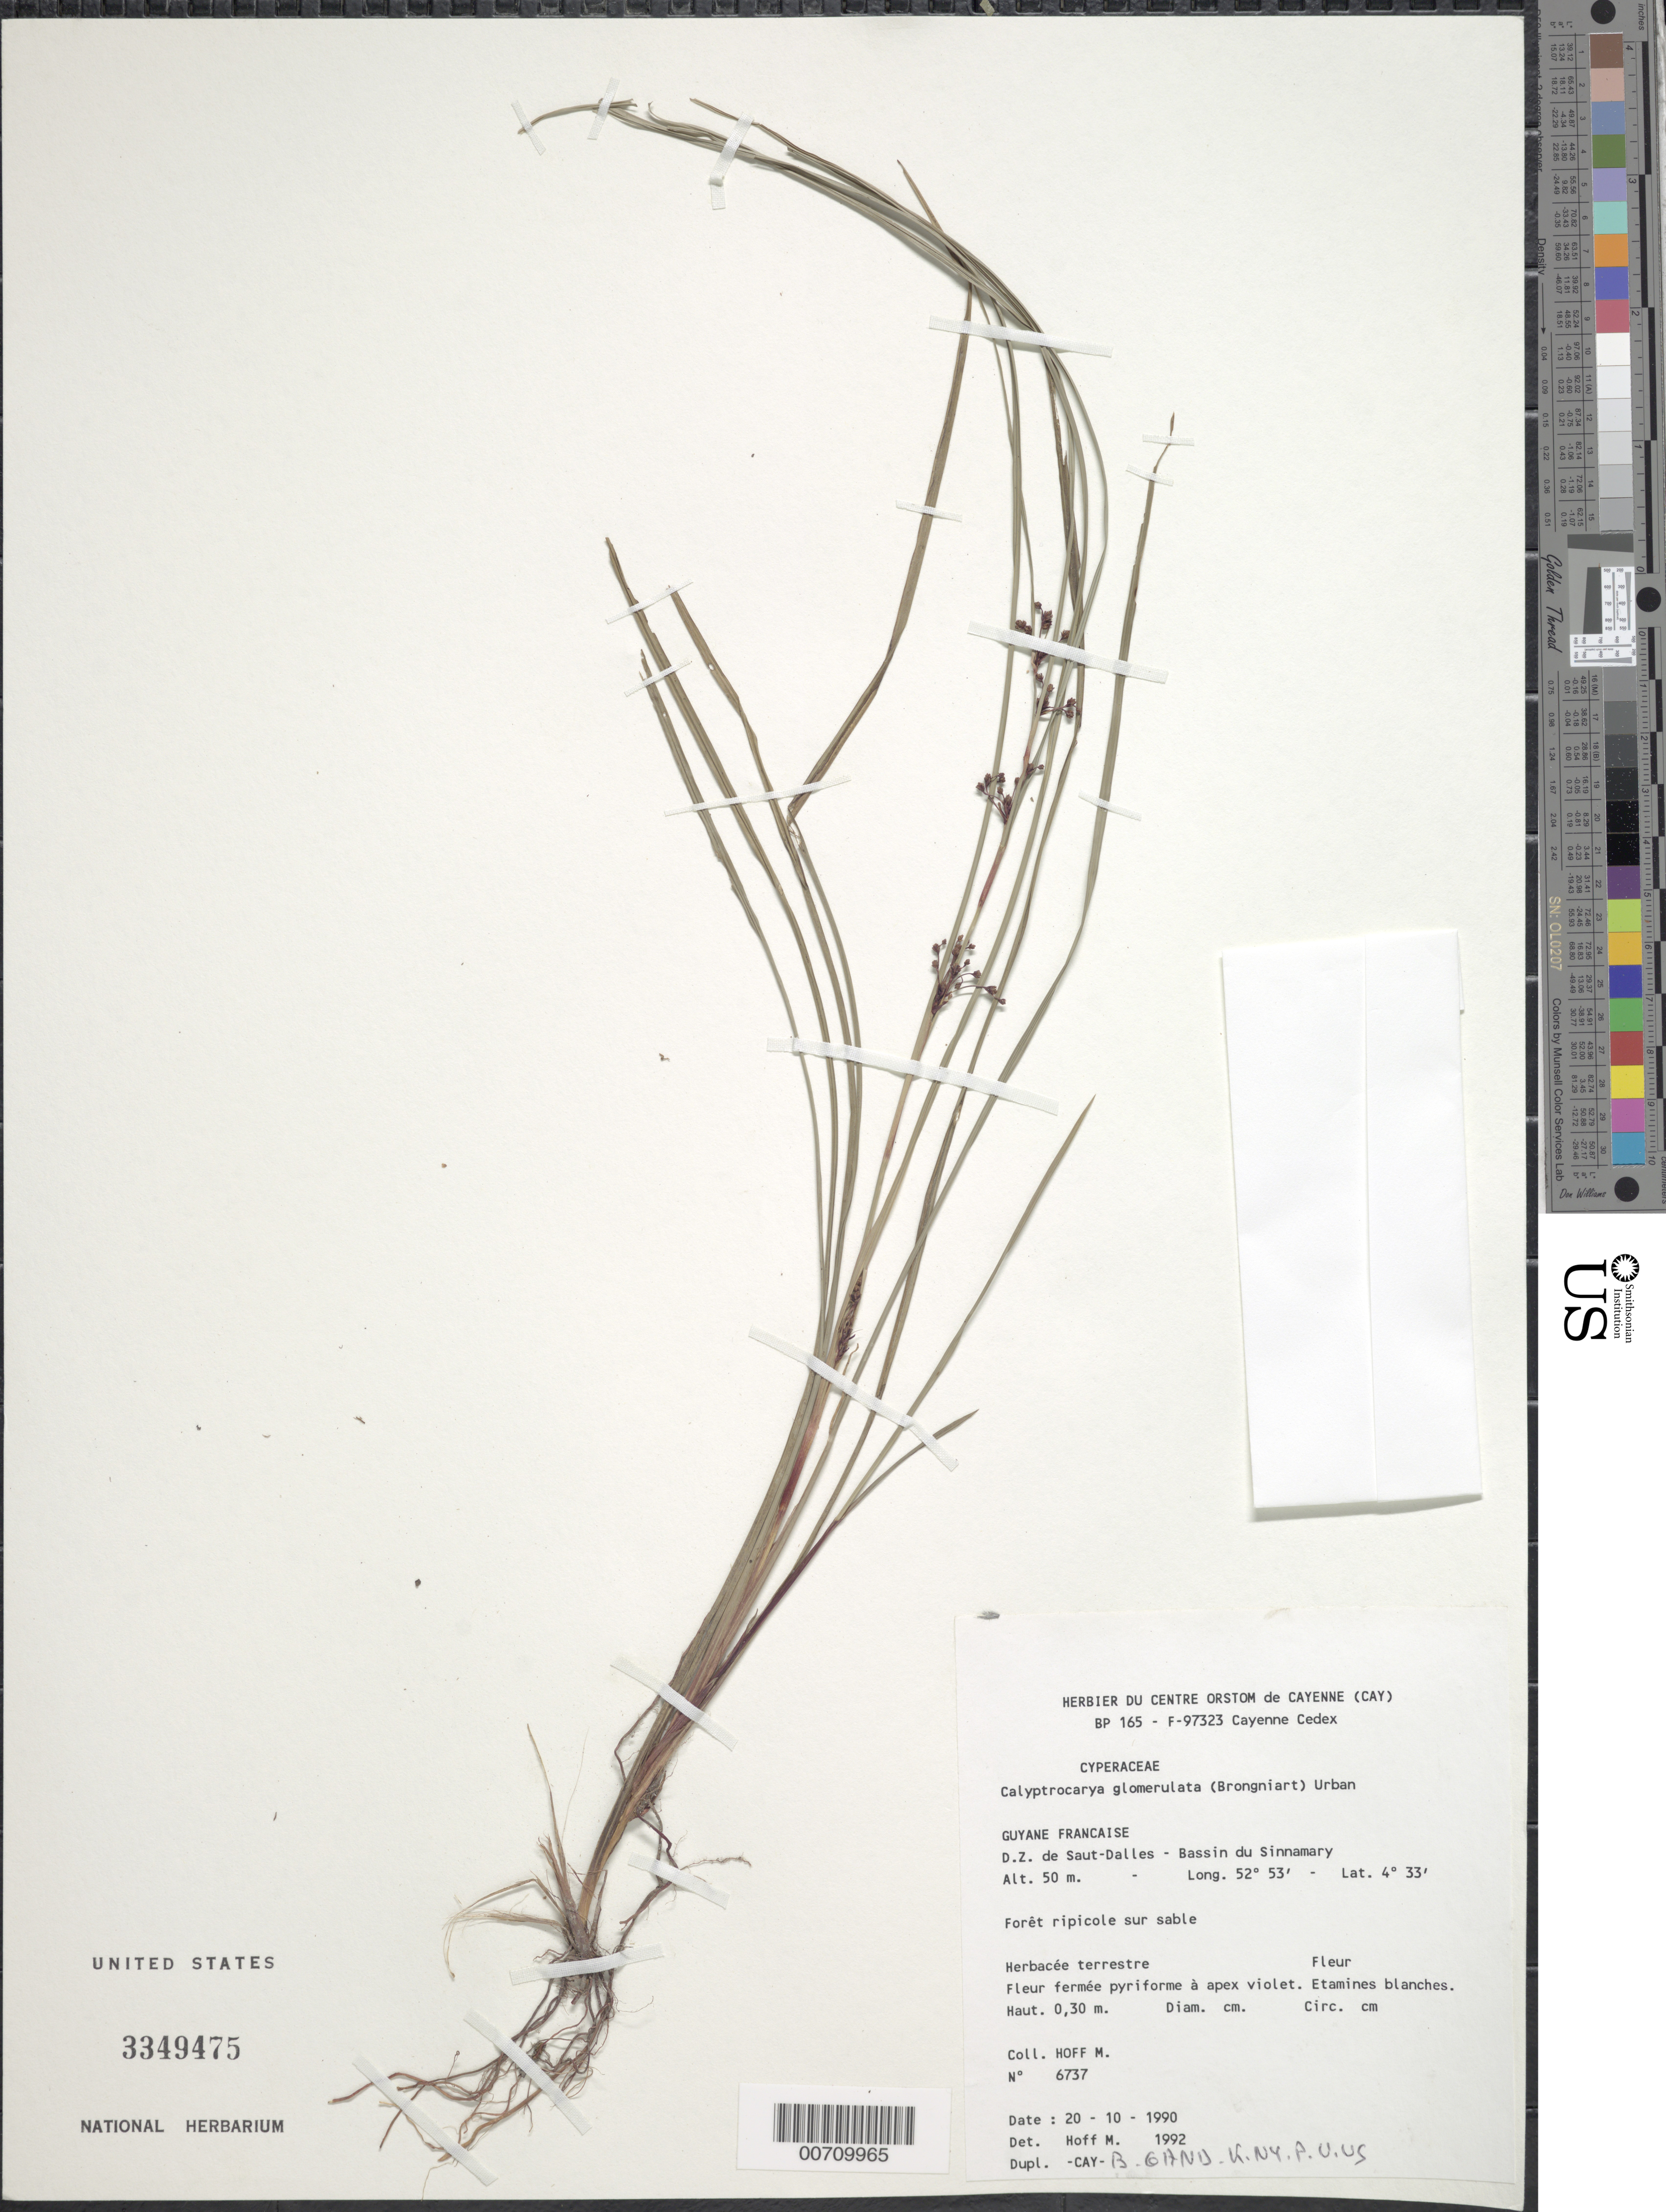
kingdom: Plantae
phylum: Tracheophyta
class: Liliopsida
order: Poales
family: Cyperaceae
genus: Calyptrocarya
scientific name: Calyptrocarya glomerulata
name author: (Brongn.) Urb.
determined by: Hoff, M.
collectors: M. Hoff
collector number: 6737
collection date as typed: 20-Oct-90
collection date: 1990-10-20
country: French Guiana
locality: Saut-Dalles, D.Z., Bassin du Sinnamary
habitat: Riparian forest on sand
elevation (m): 50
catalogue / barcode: US 3349475